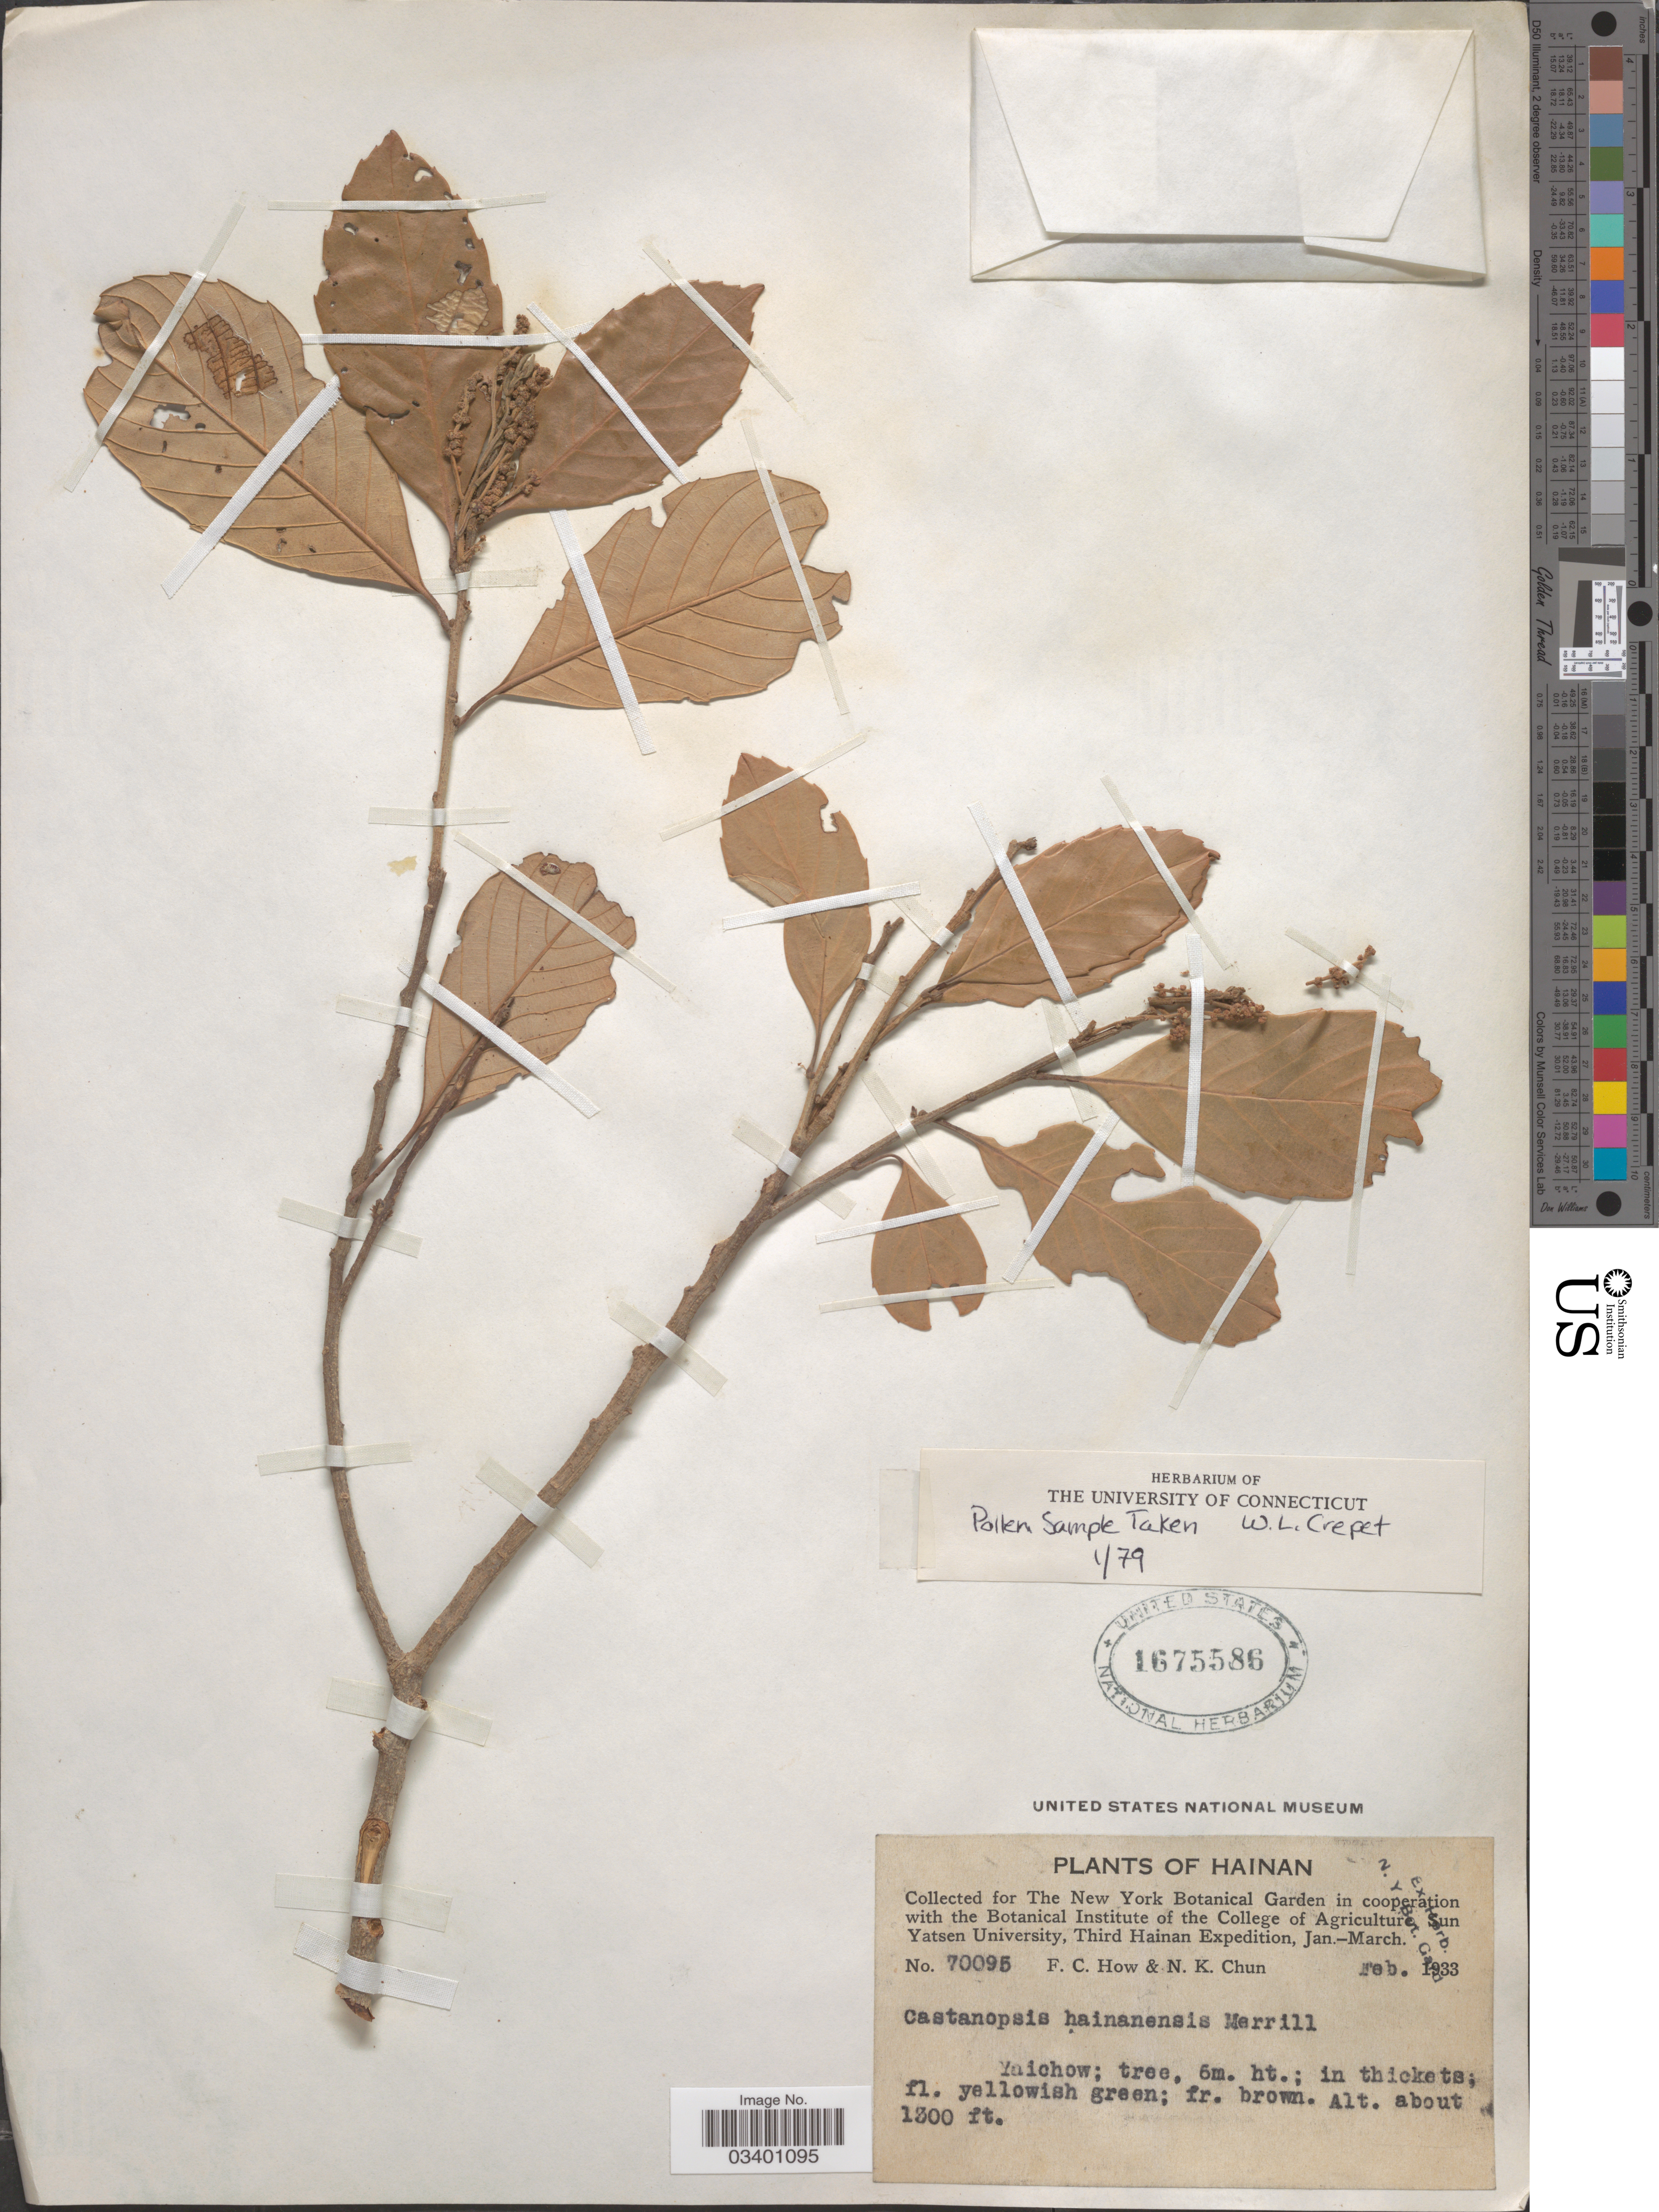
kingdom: Plantae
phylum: Tracheophyta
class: Magnoliopsida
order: Fagales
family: Fagaceae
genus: Castanopsis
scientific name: Castanopsis hainanensis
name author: Merr.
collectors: F. C. How & N. K. Chun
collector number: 70095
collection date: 1933-02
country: China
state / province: Hainan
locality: Yaichow.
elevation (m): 396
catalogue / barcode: US 1675586